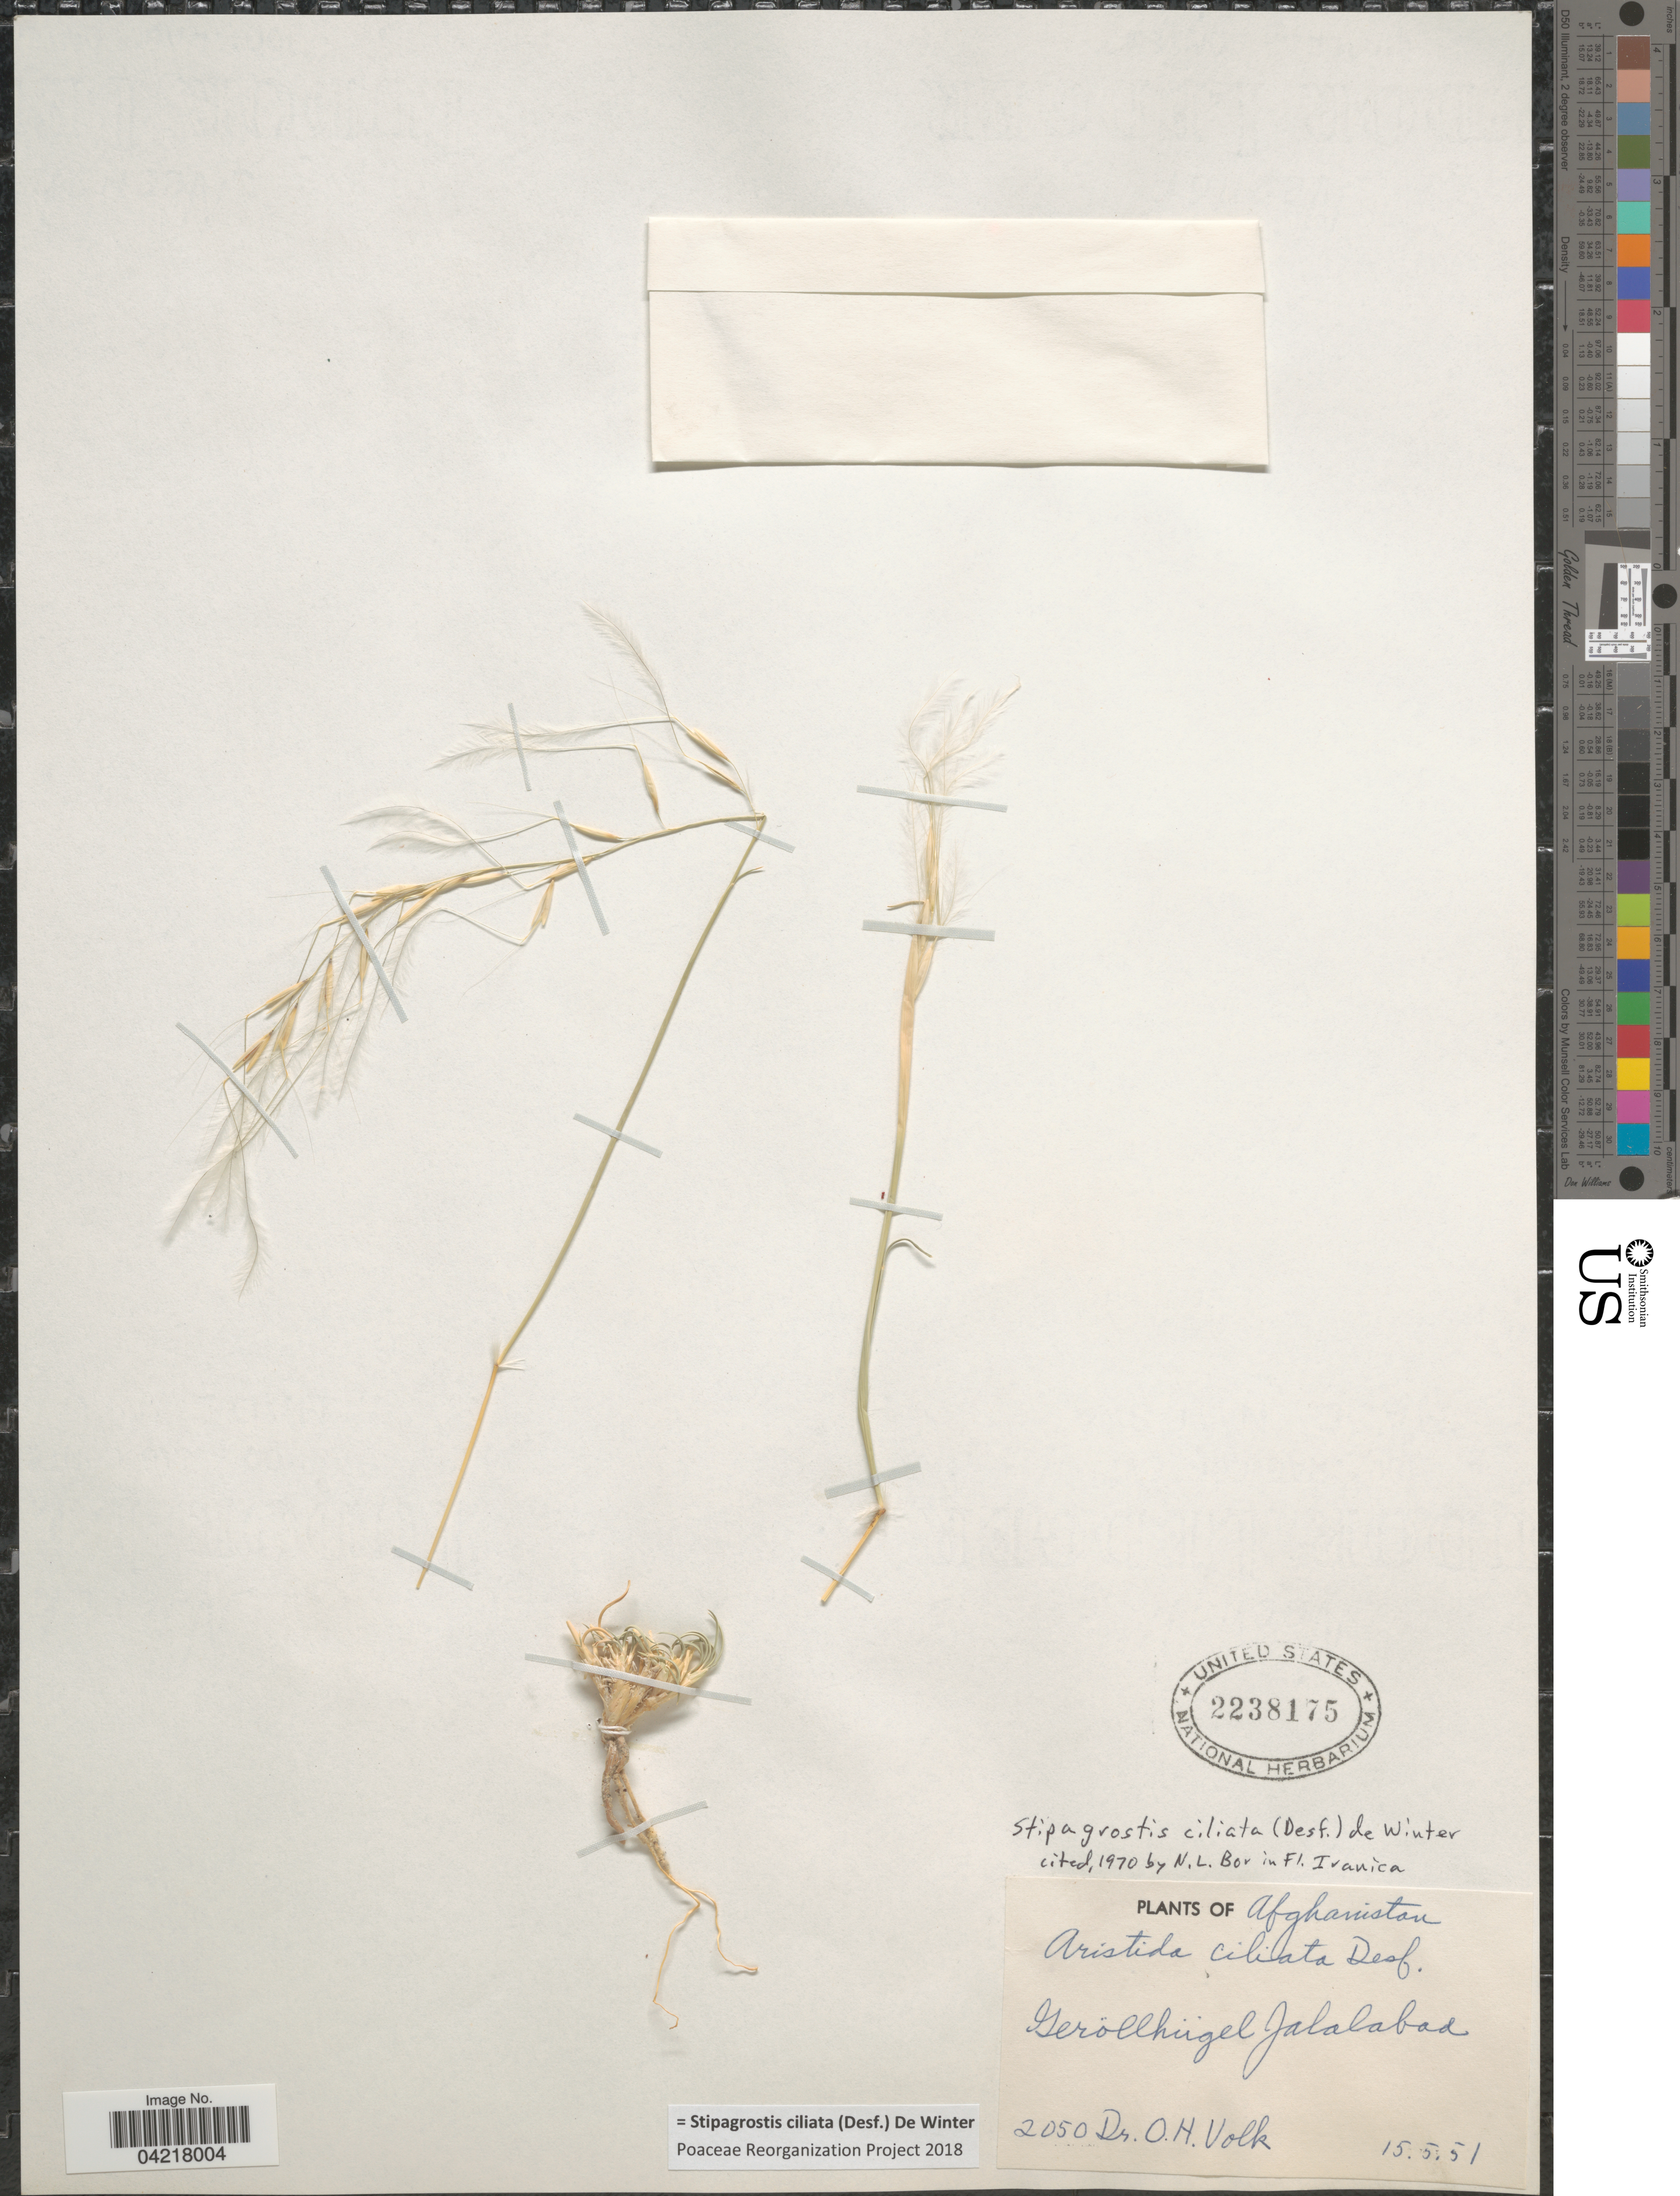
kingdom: Plantae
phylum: Tracheophyta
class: Liliopsida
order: Poales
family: Poaceae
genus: Stipagrostis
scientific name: Stipagrostis ciliata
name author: (Desf.) De Winter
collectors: O. Volk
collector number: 2050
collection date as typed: Transcribed d/m/y: 15/5/51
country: Afghanistan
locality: Geröllhügel Jalalabad.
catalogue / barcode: US 2238175